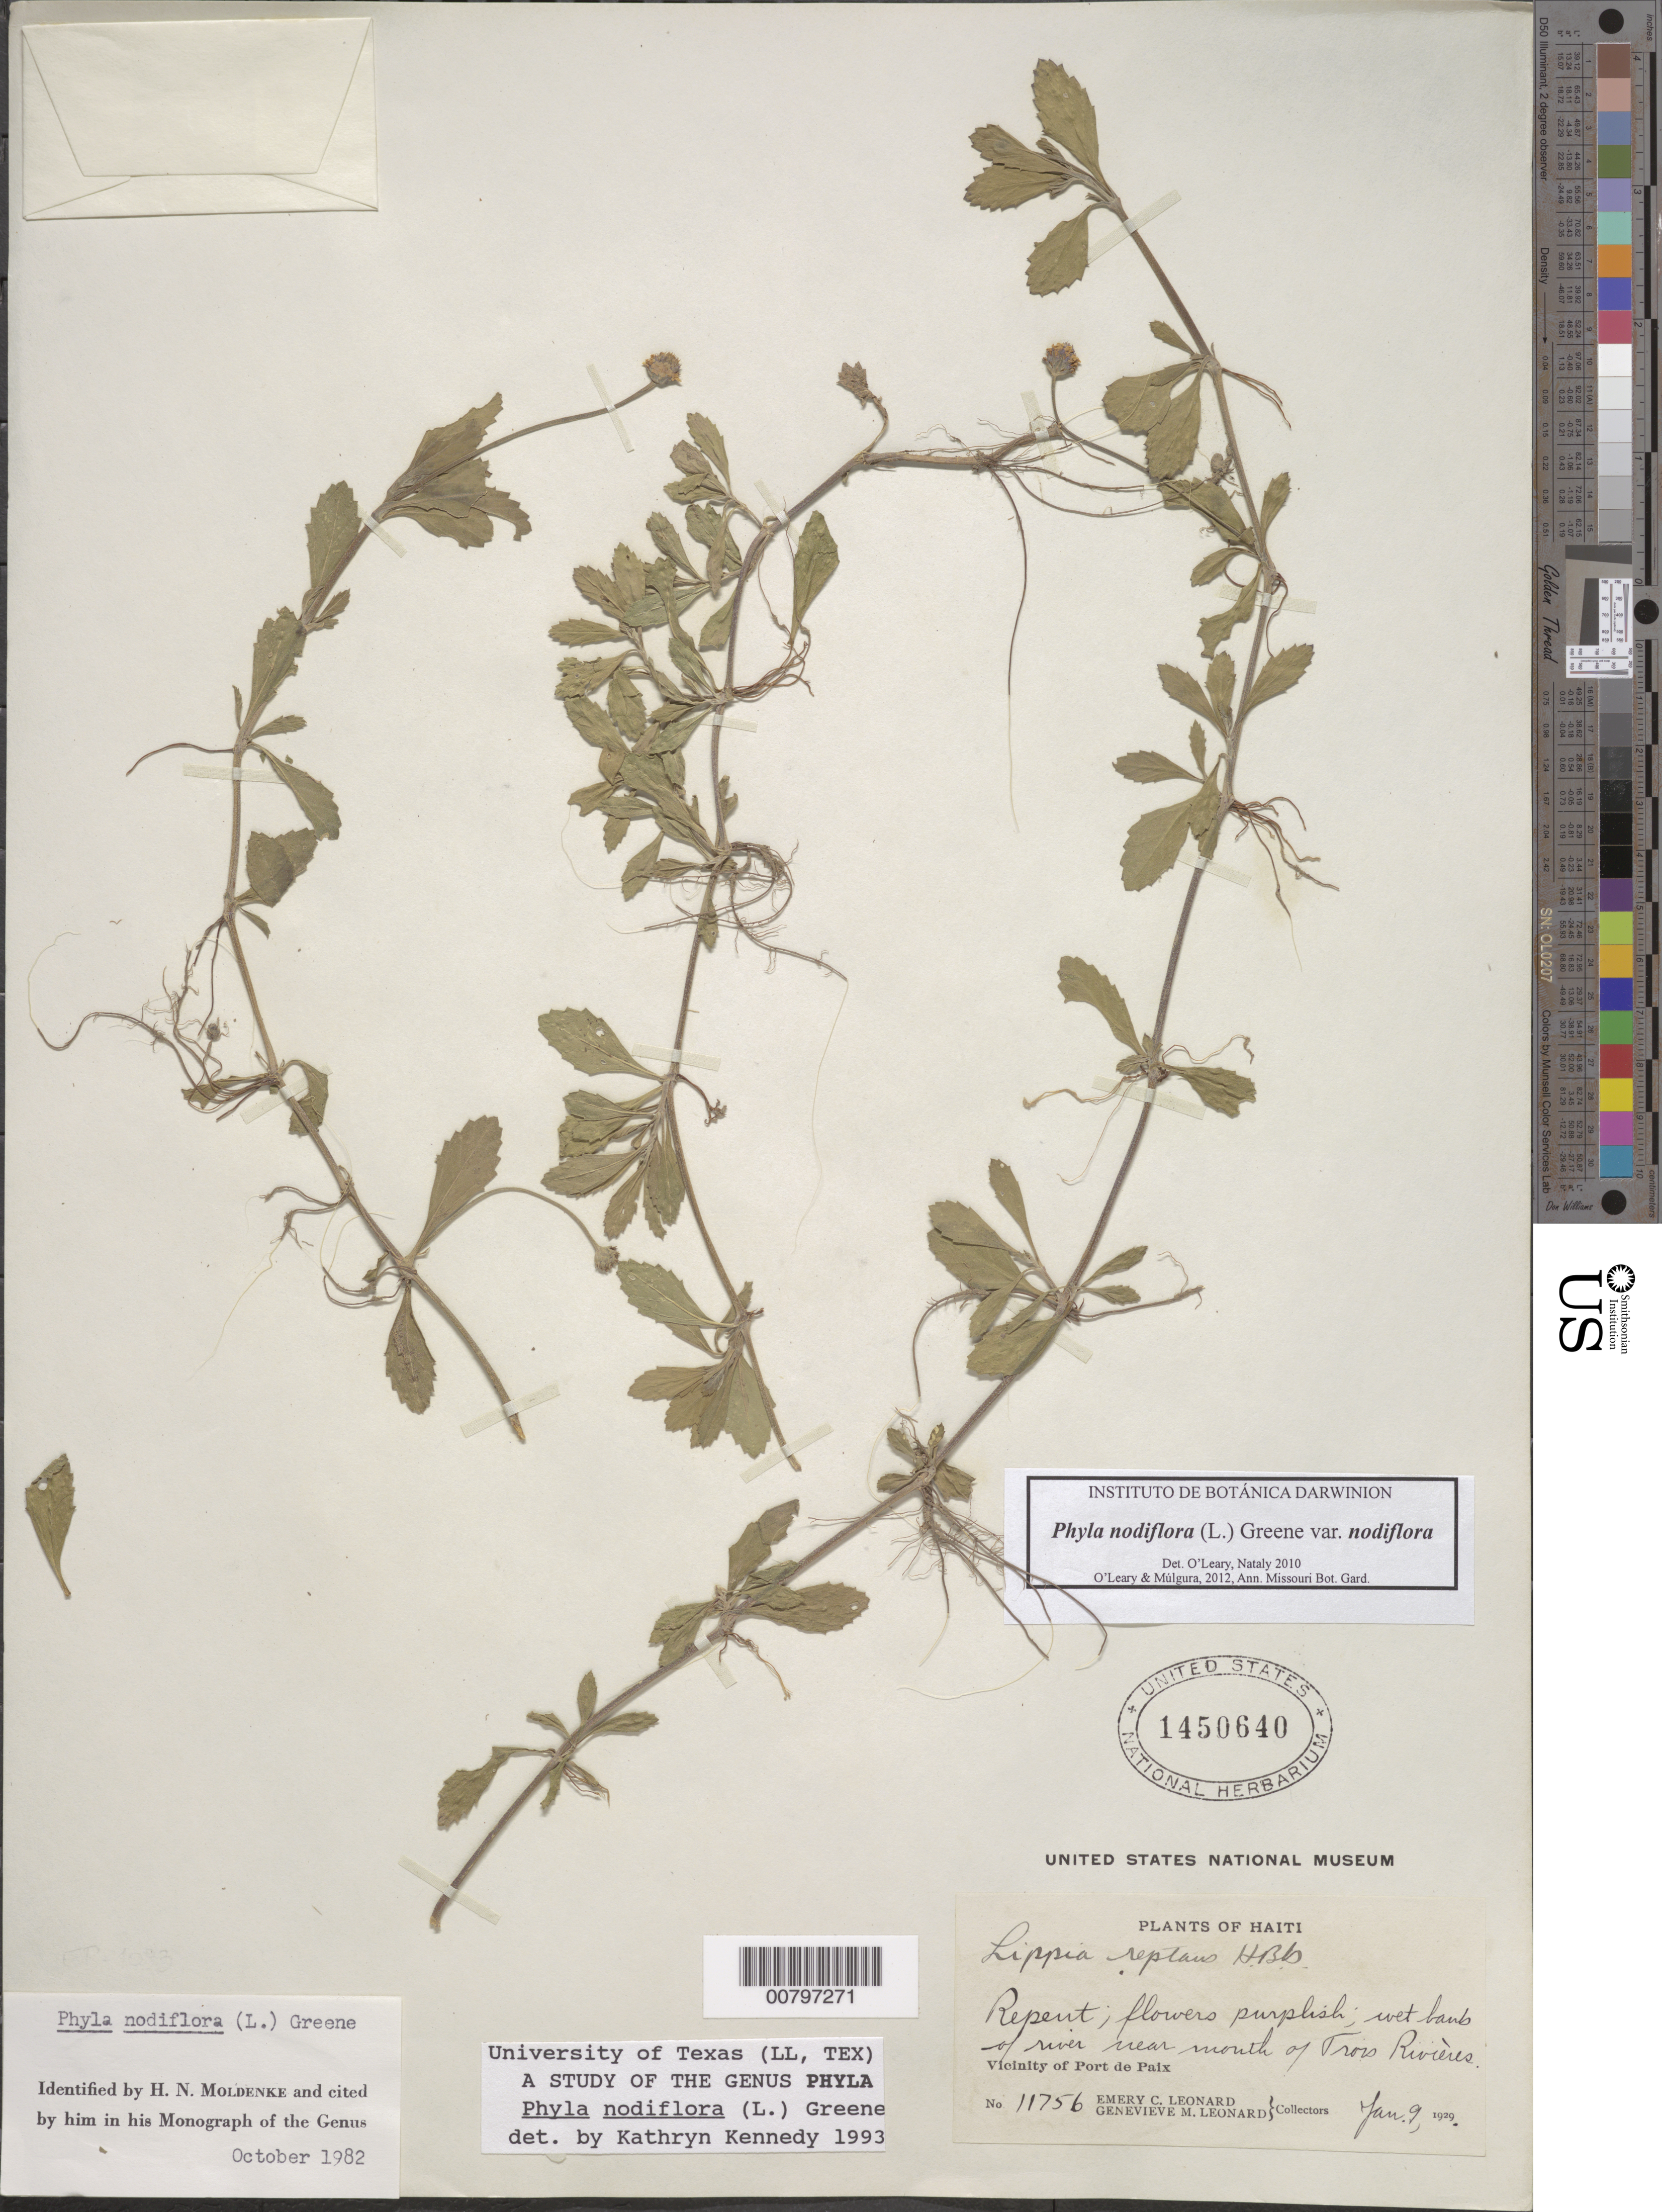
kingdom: Plantae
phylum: Tracheophyta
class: Magnoliopsida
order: Lamiales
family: Verbenaceae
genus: Phyla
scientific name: Phyla nodiflora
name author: (L.) Greene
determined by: Kennedy, K.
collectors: E. C. Leonard & G. M. Leonard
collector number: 11756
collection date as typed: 09 Jan 1929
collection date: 1929-01-09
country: Haiti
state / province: Nord-Ouest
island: Hispaniola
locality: Vicinity of Port au Paix, near mouth of Trois Rivières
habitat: Wet bank of river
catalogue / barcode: US 1450640